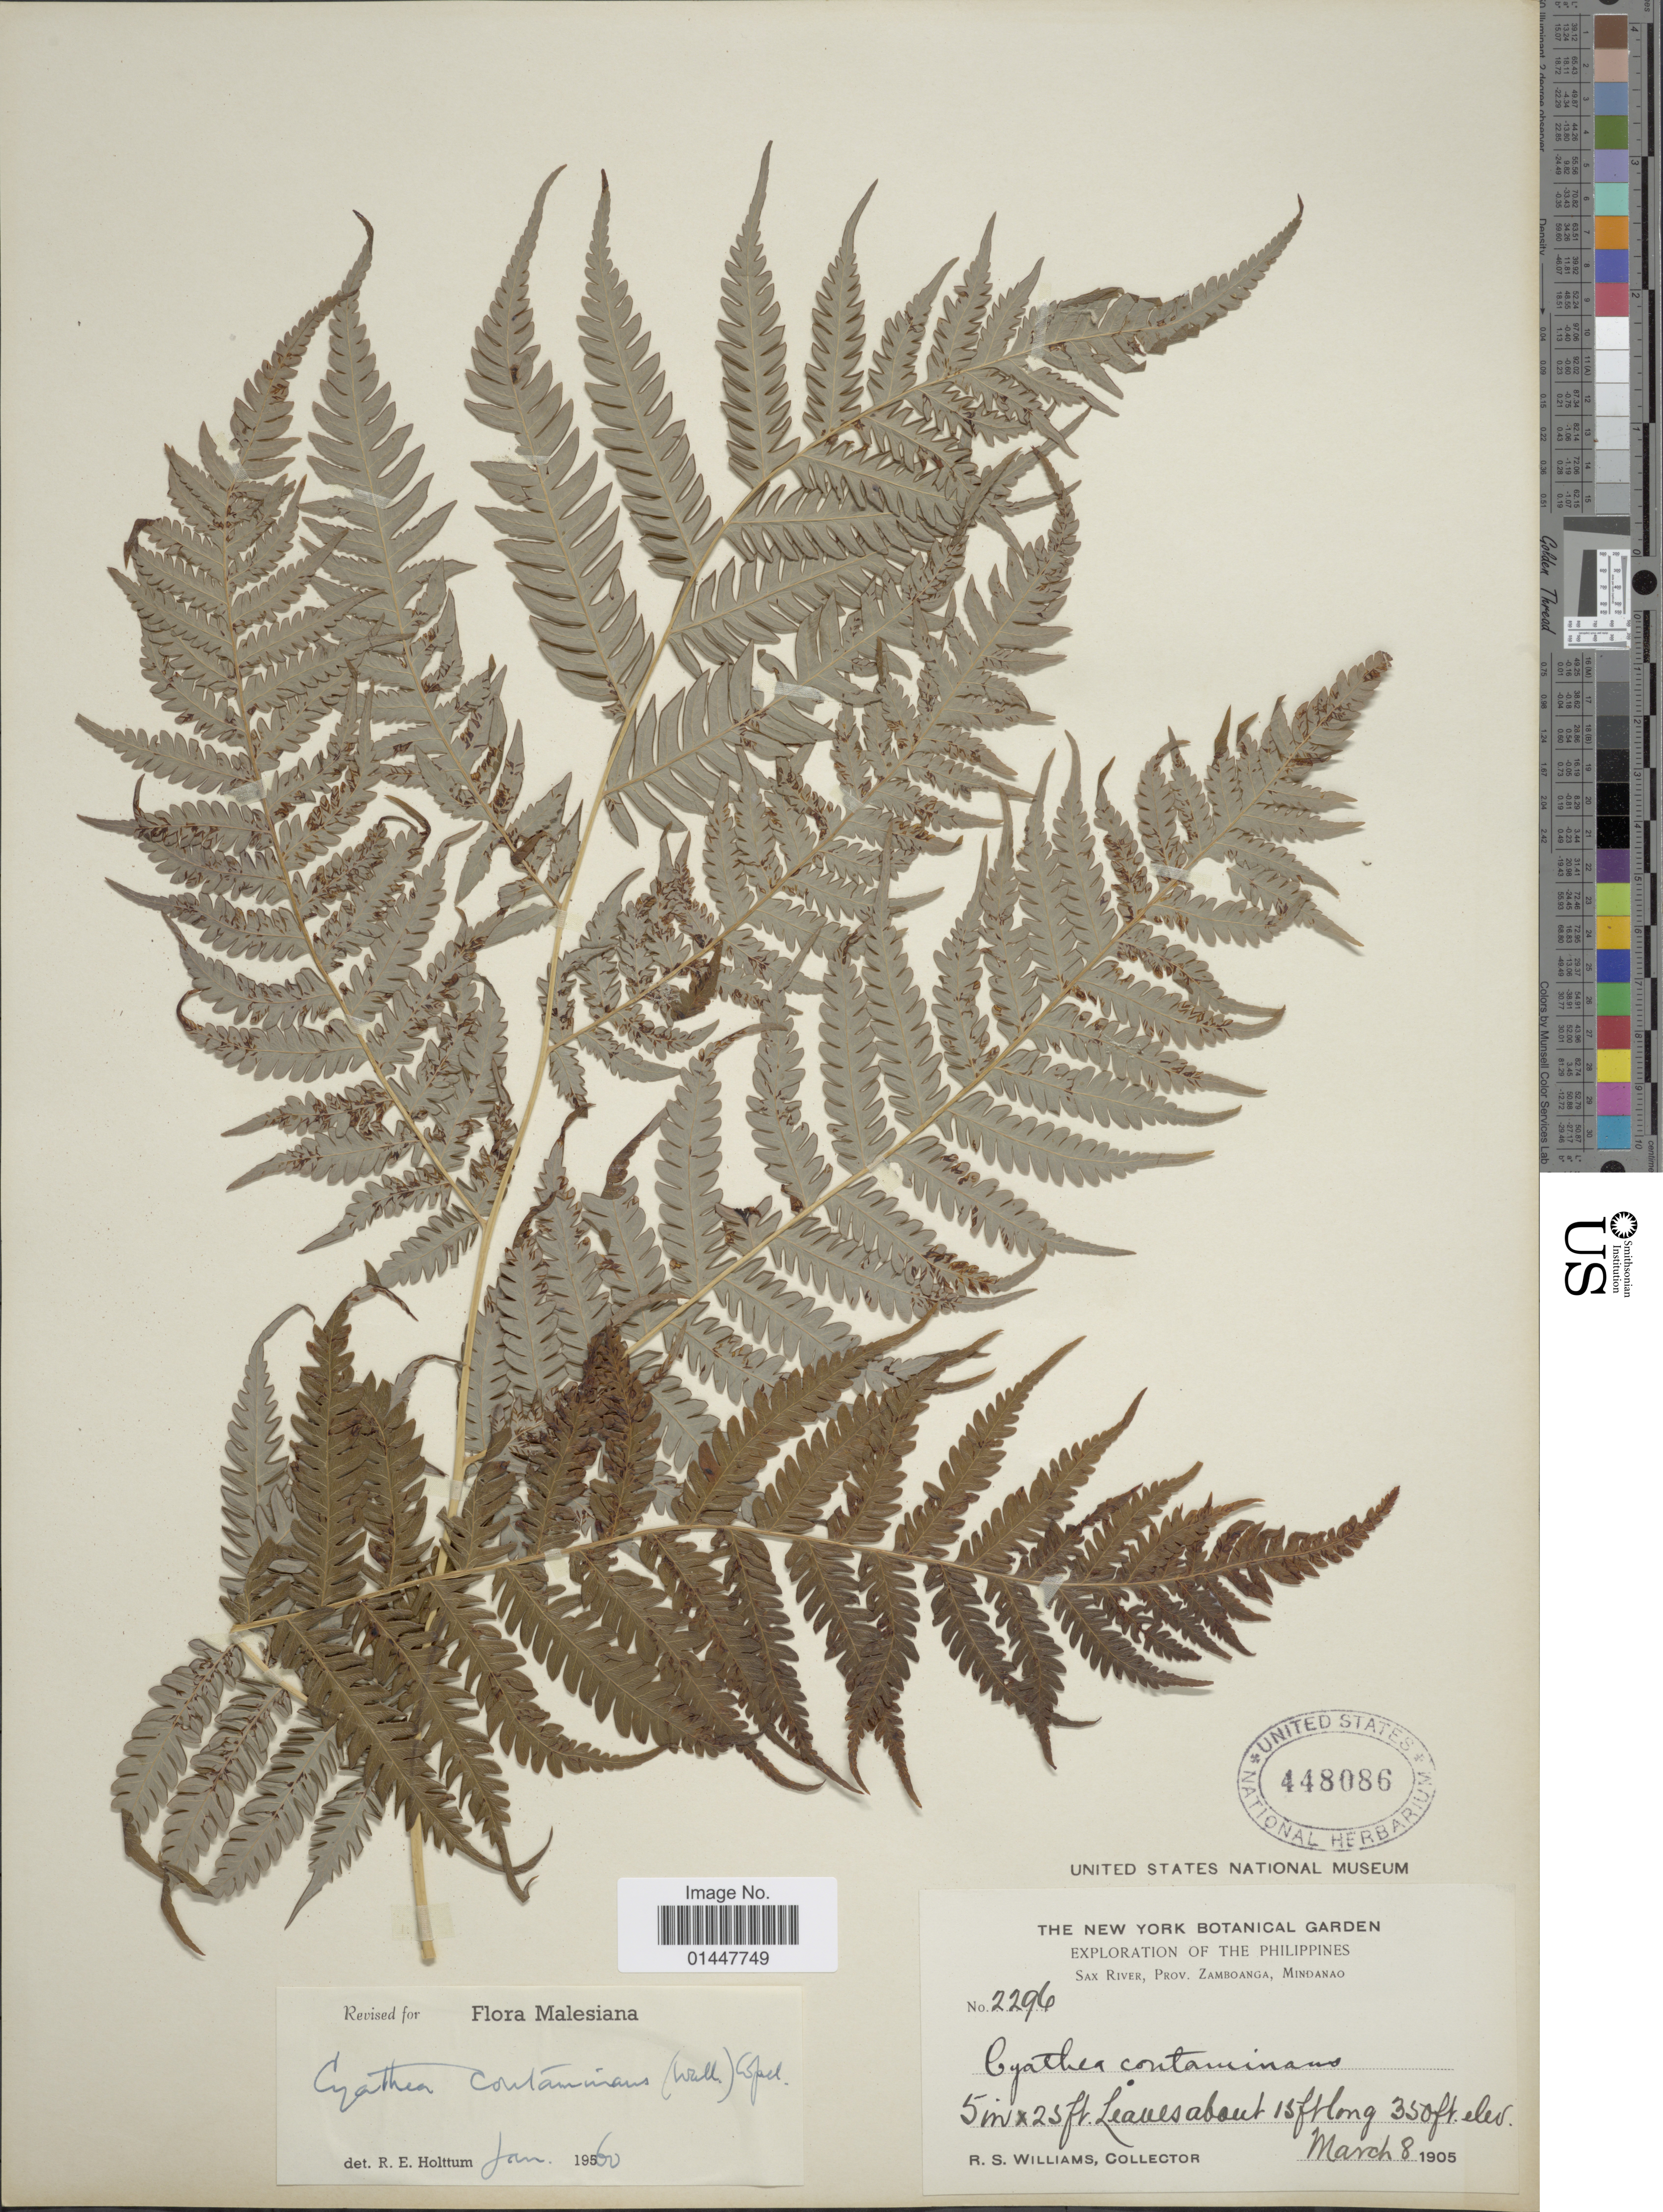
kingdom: Plantae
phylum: Tracheophyta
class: Polypodiopsida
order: Cyatheales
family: Cyatheaceae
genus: Sphaeropteris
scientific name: Sphaeropteris glauca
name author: (Blume) R.M. Tryon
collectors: R. S. Williams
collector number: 2296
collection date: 1905-03-08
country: Philippines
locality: Sax River, Prov. Zamboanga, Mindanao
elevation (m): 107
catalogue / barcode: US 448086